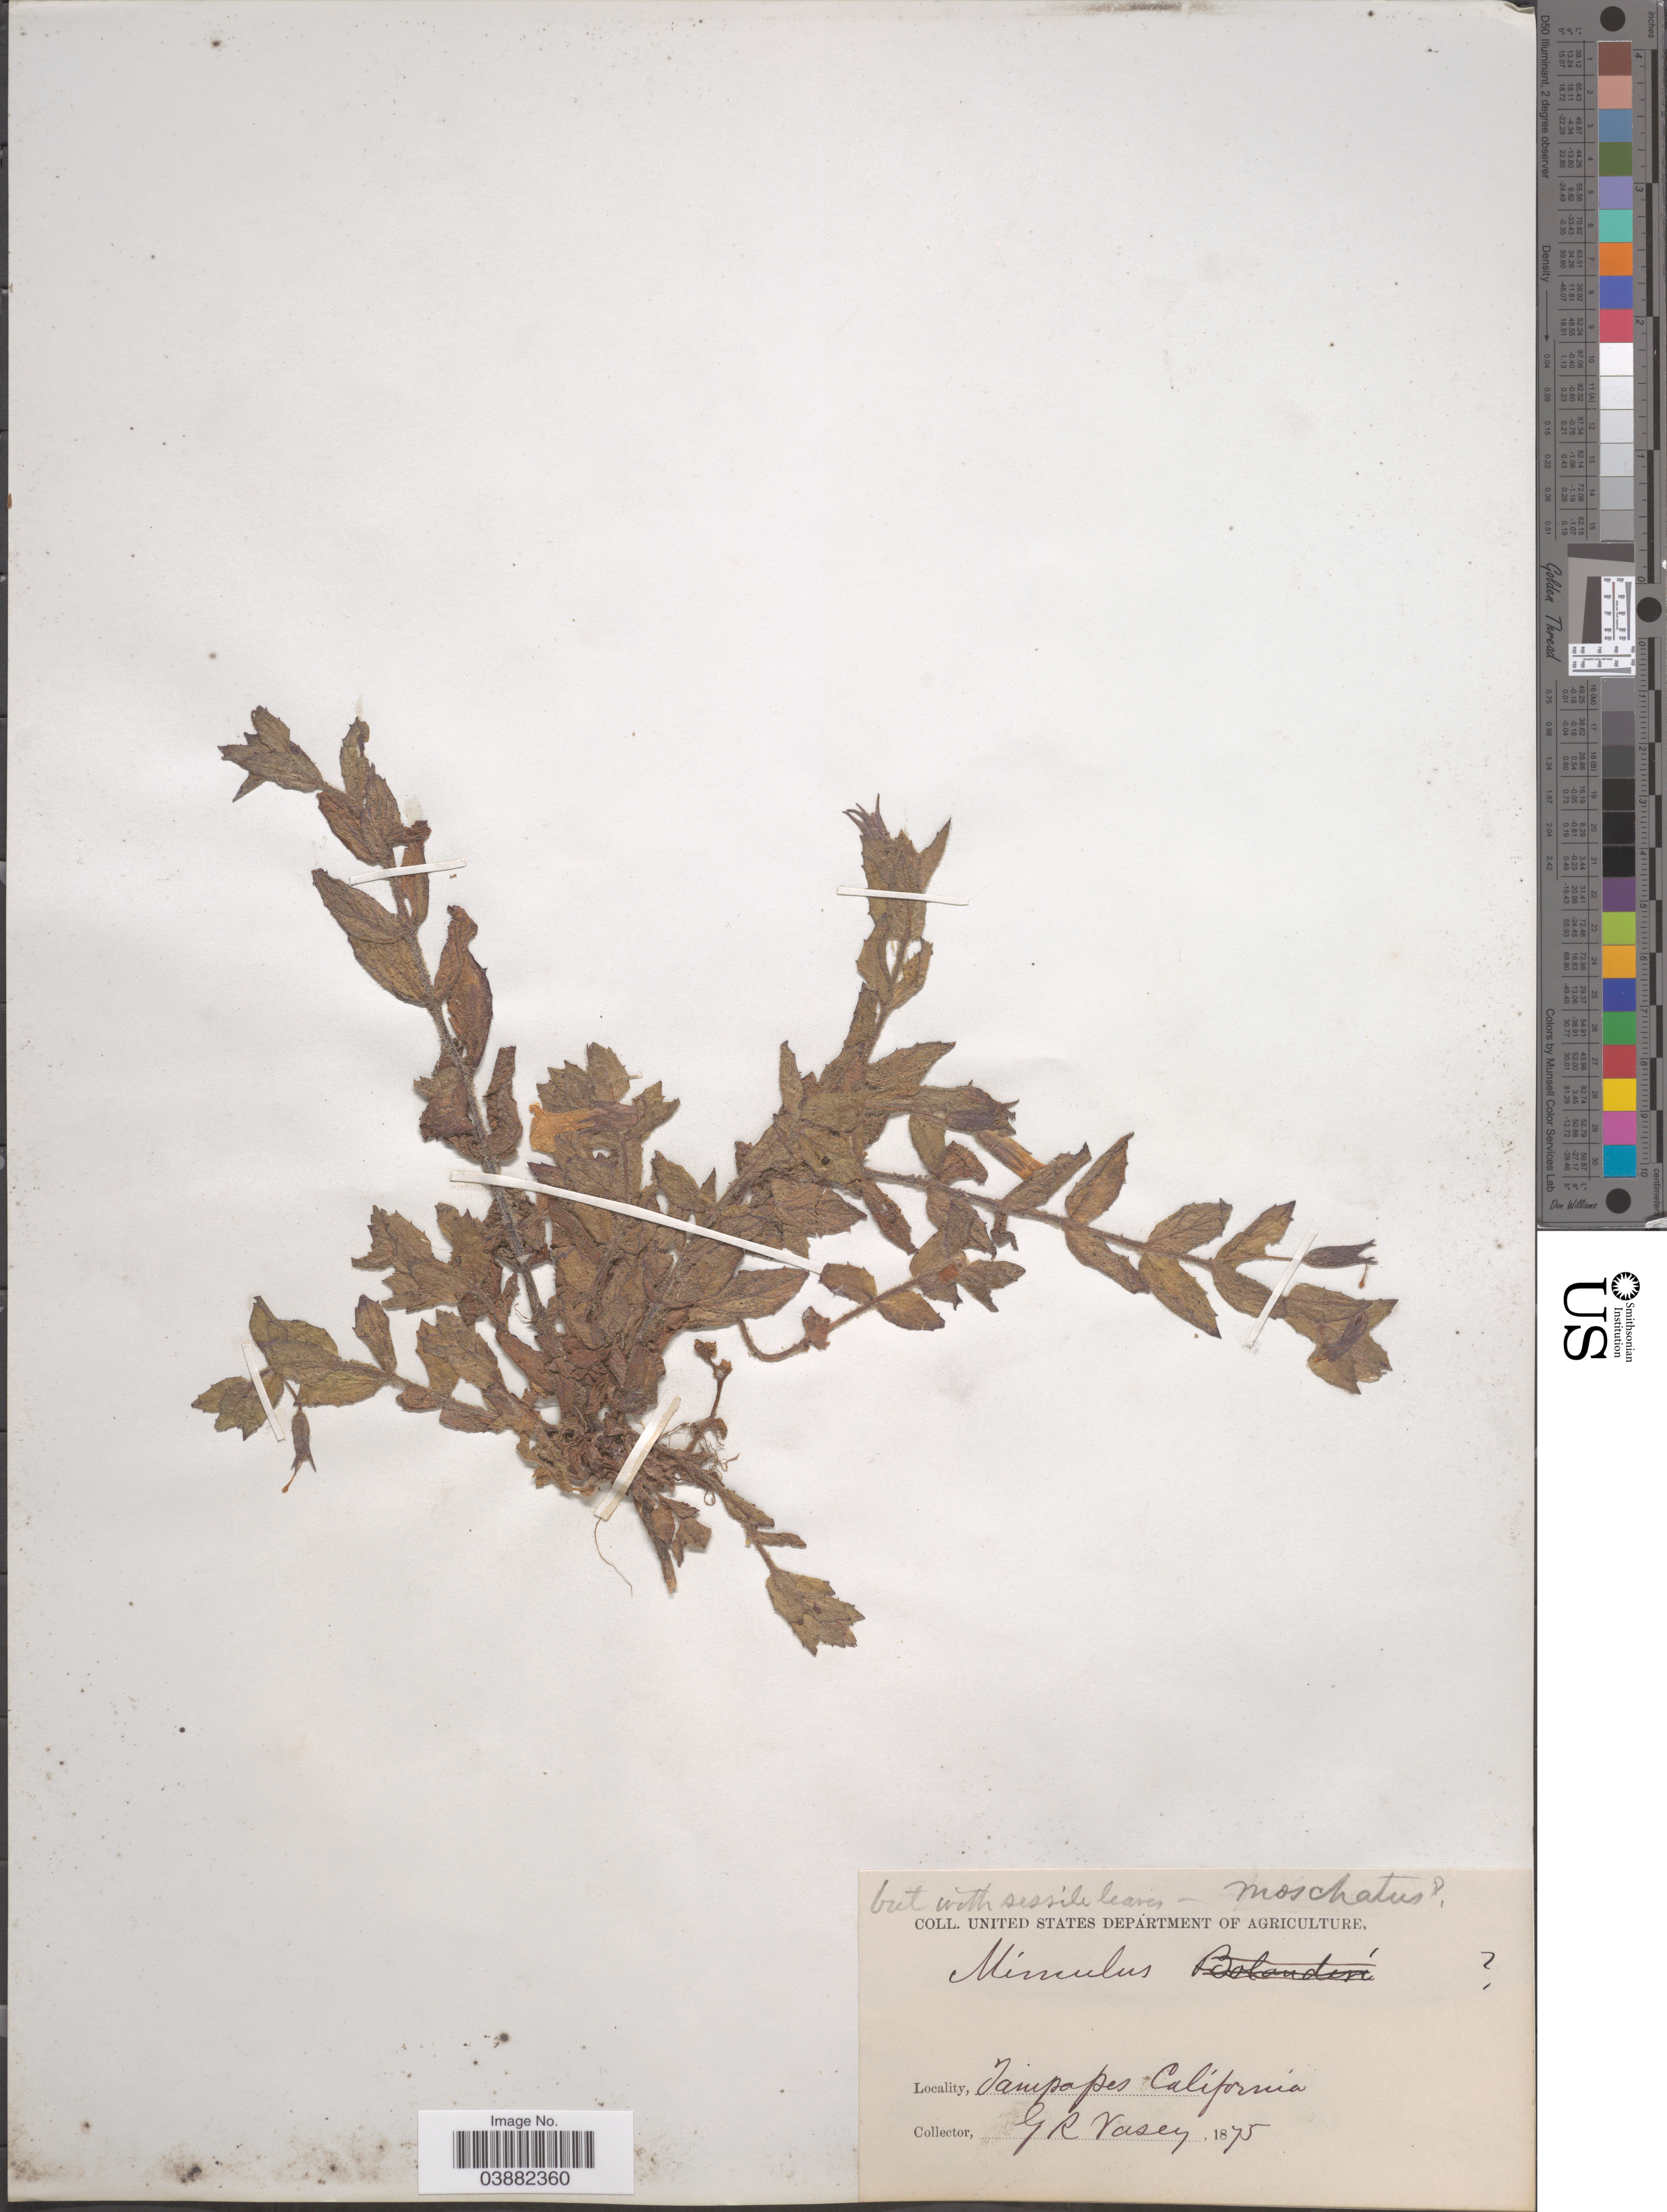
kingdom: Plantae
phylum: Tracheophyta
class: Magnoliopsida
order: Lamiales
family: Phrymaceae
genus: Mimulus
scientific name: Mimulus moschatus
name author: Douglas ex Lindl.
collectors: G. R. Vasey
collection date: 1875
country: United States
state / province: California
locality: Tampapes.